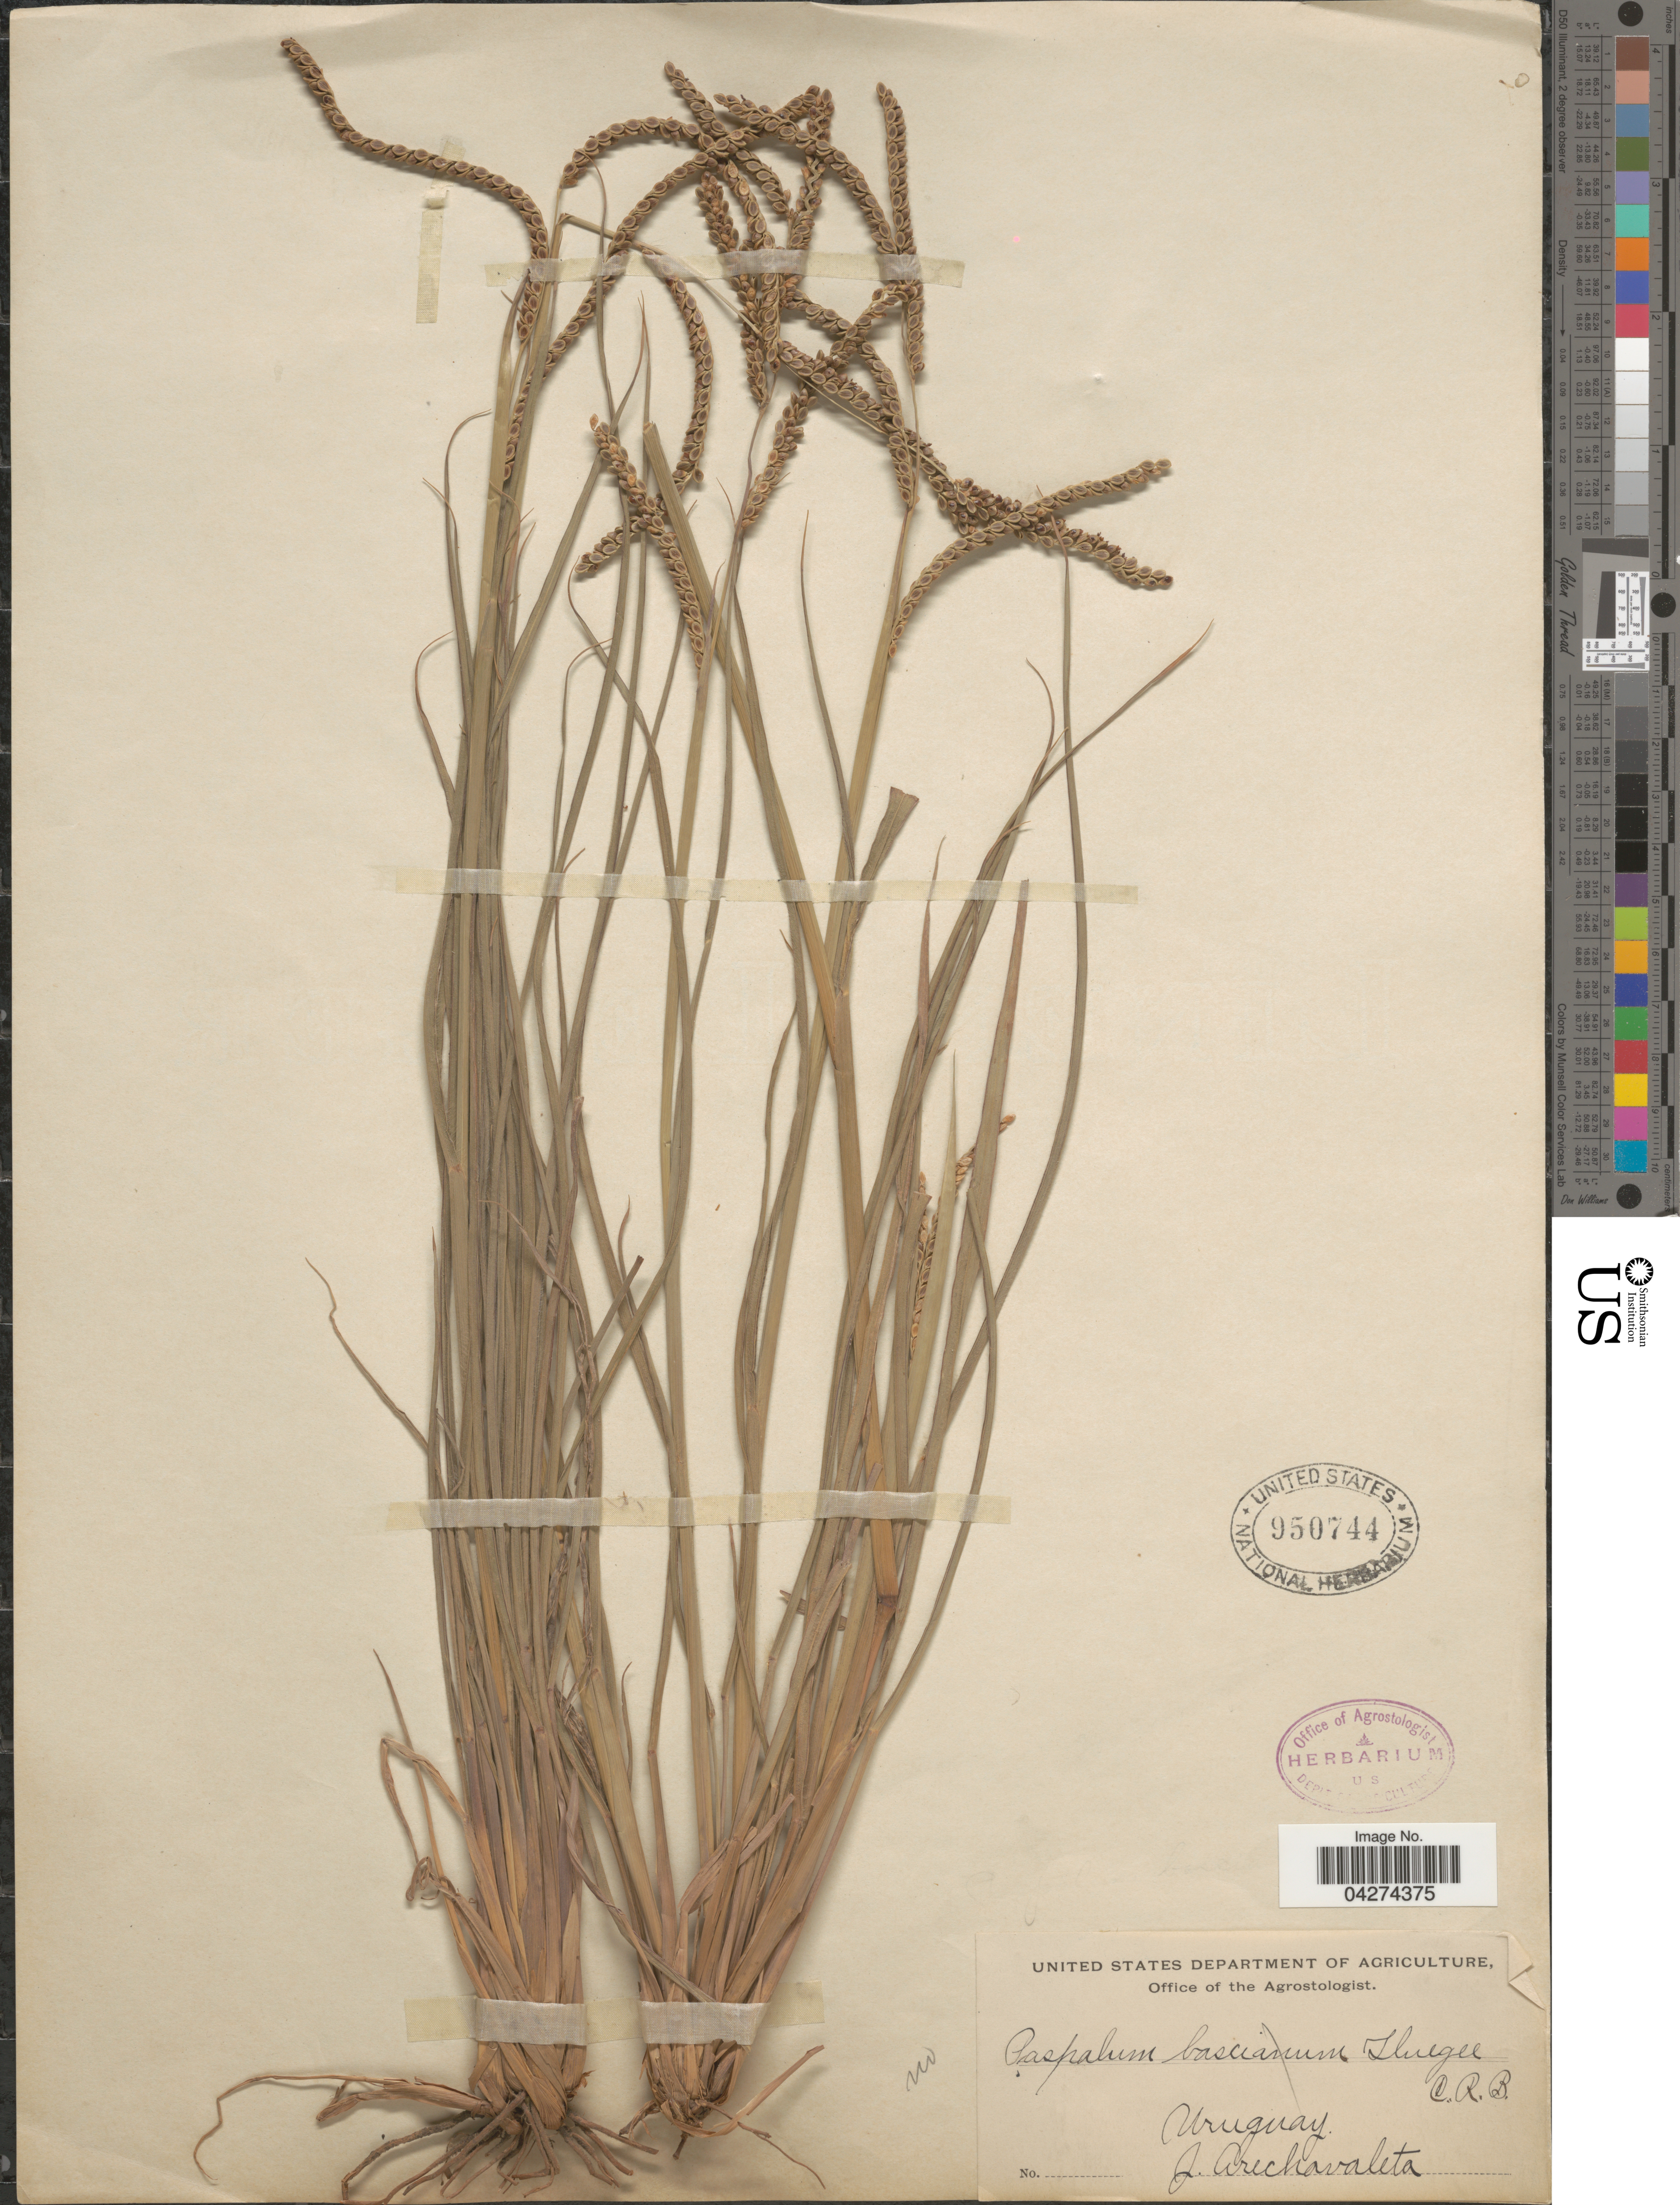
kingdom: Plantae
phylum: Tracheophyta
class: Liliopsida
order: Poales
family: Poaceae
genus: Paspalum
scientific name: Paspalum plicatulum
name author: Michx.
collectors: J. Arechavaleta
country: Uruguay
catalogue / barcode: US 950744